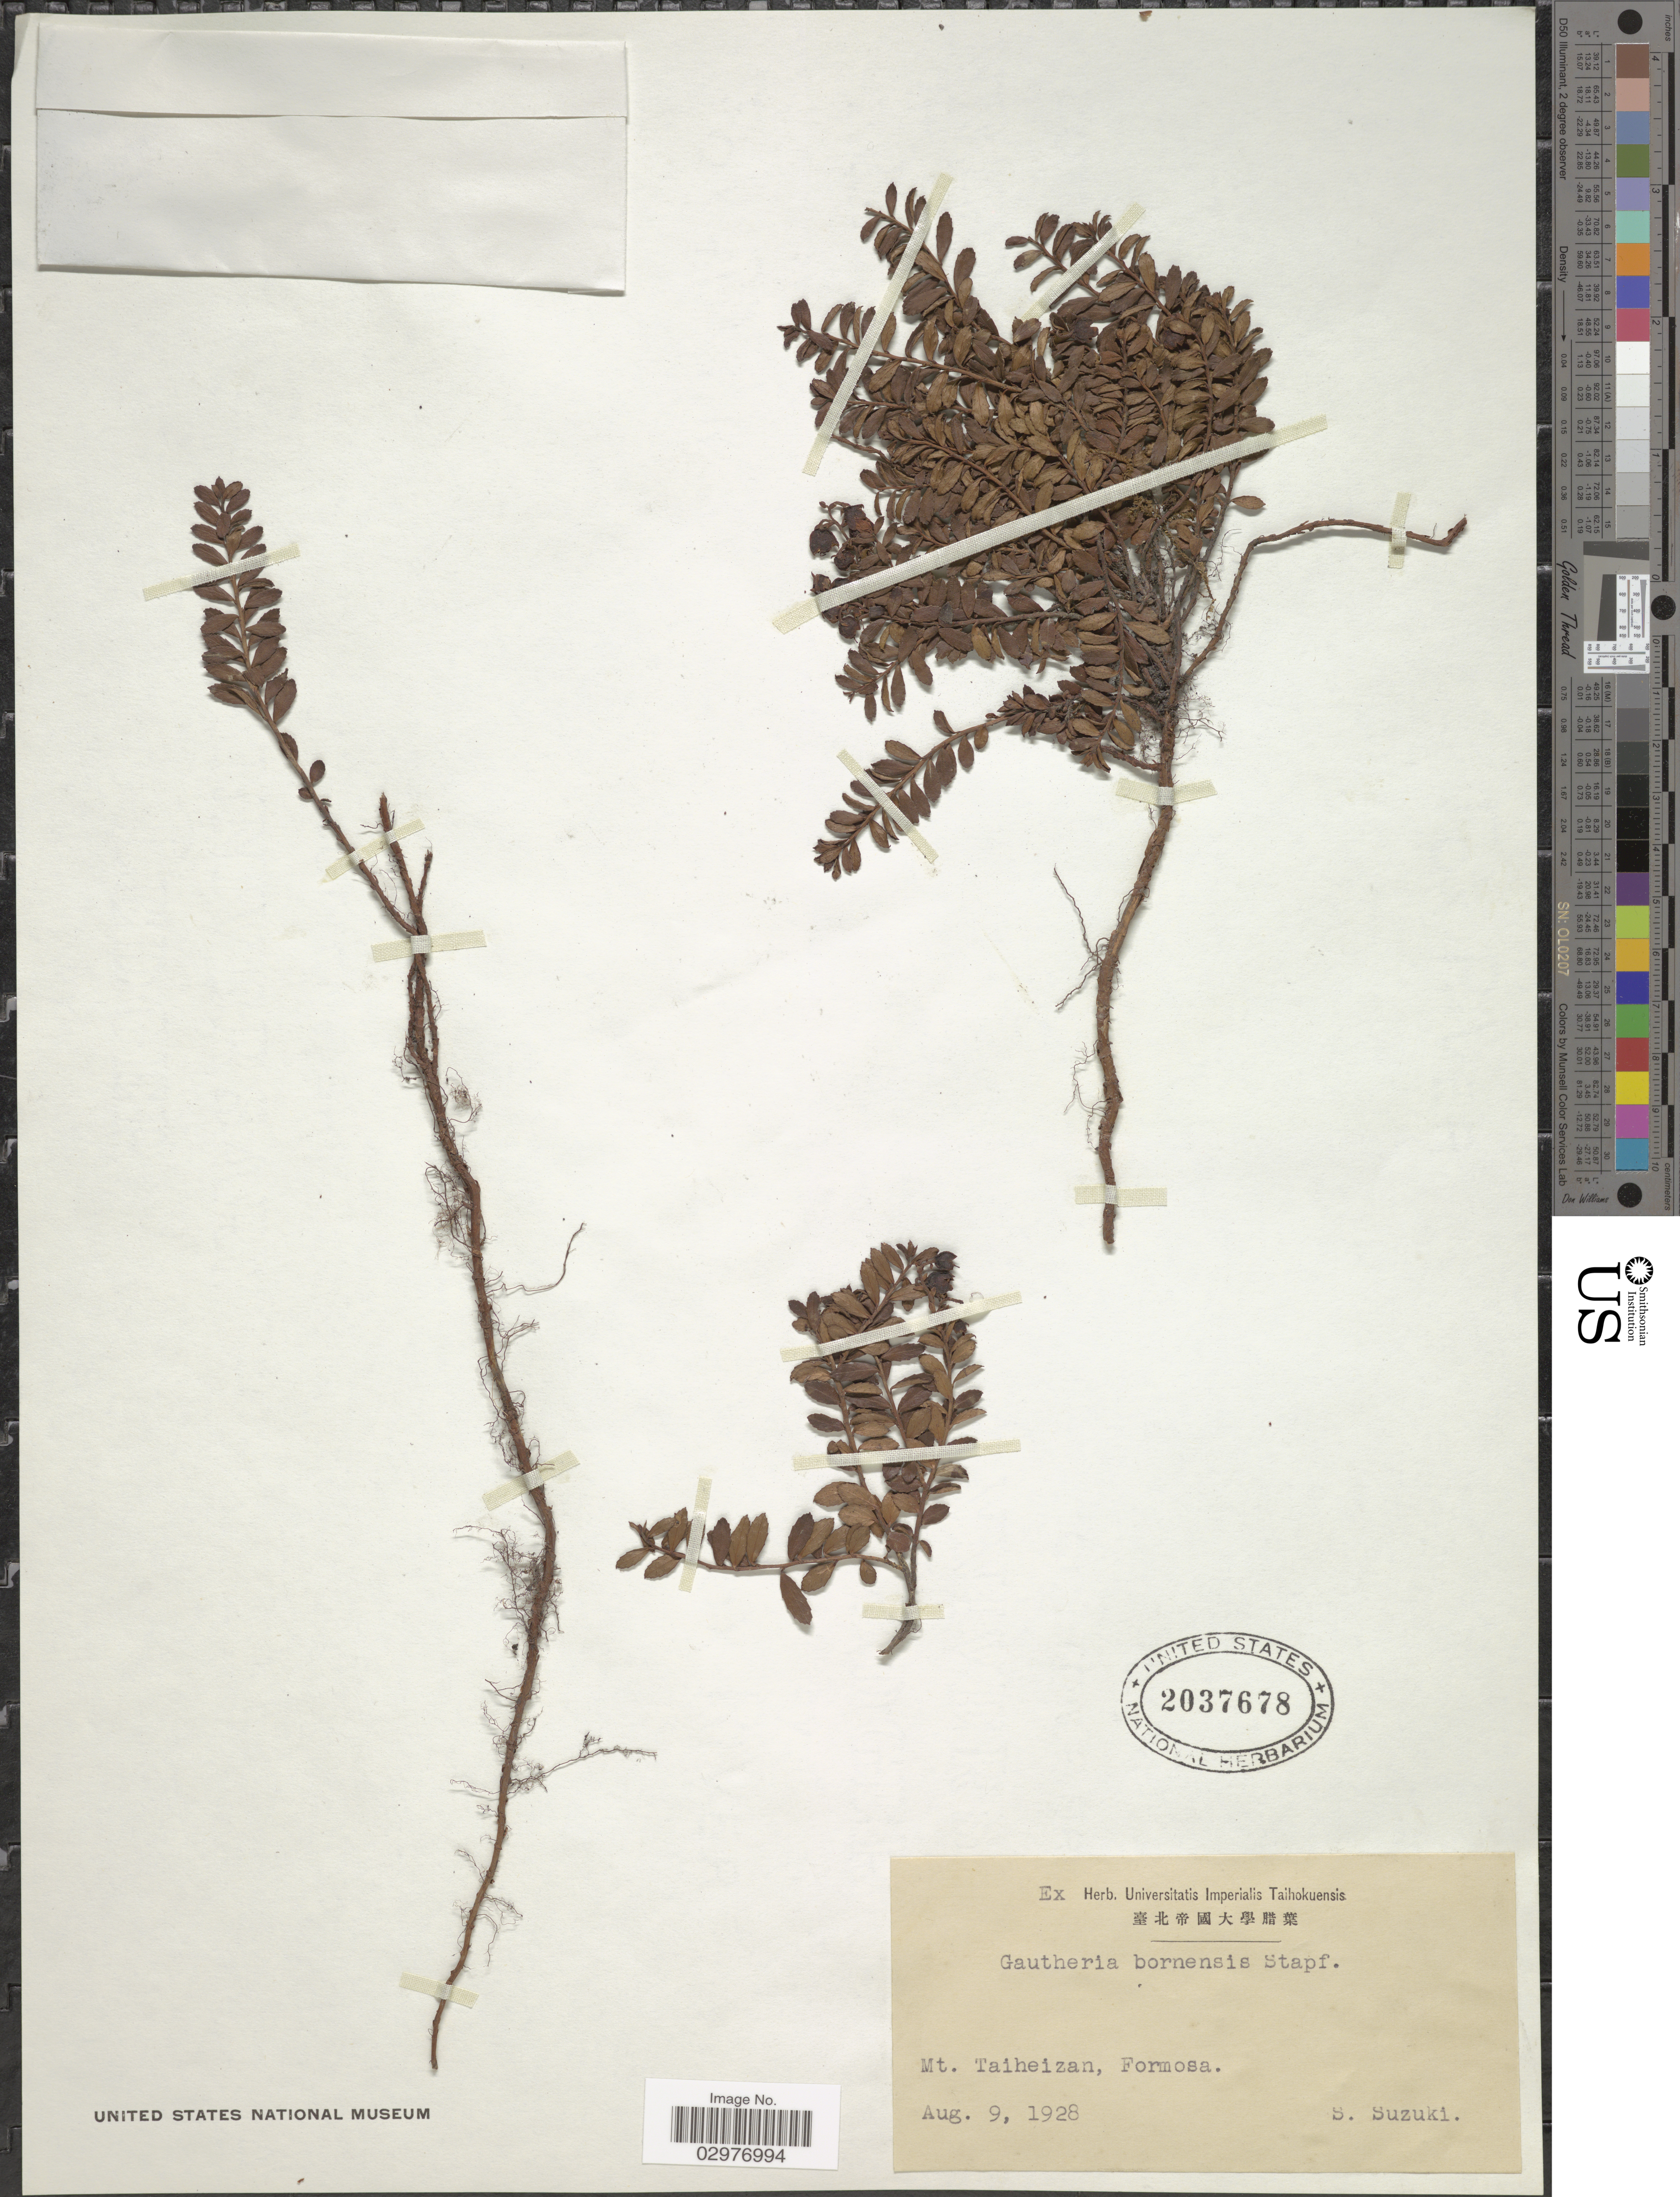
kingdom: Plantae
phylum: Tracheophyta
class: Magnoliopsida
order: Ericales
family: Ericaceae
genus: Gaultheria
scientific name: Gaultheria borneensis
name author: Stapf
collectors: S. Suzuki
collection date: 1928-08-09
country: Taiwan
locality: Mt. Taiheizan, Formosa.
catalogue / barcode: US 2037678